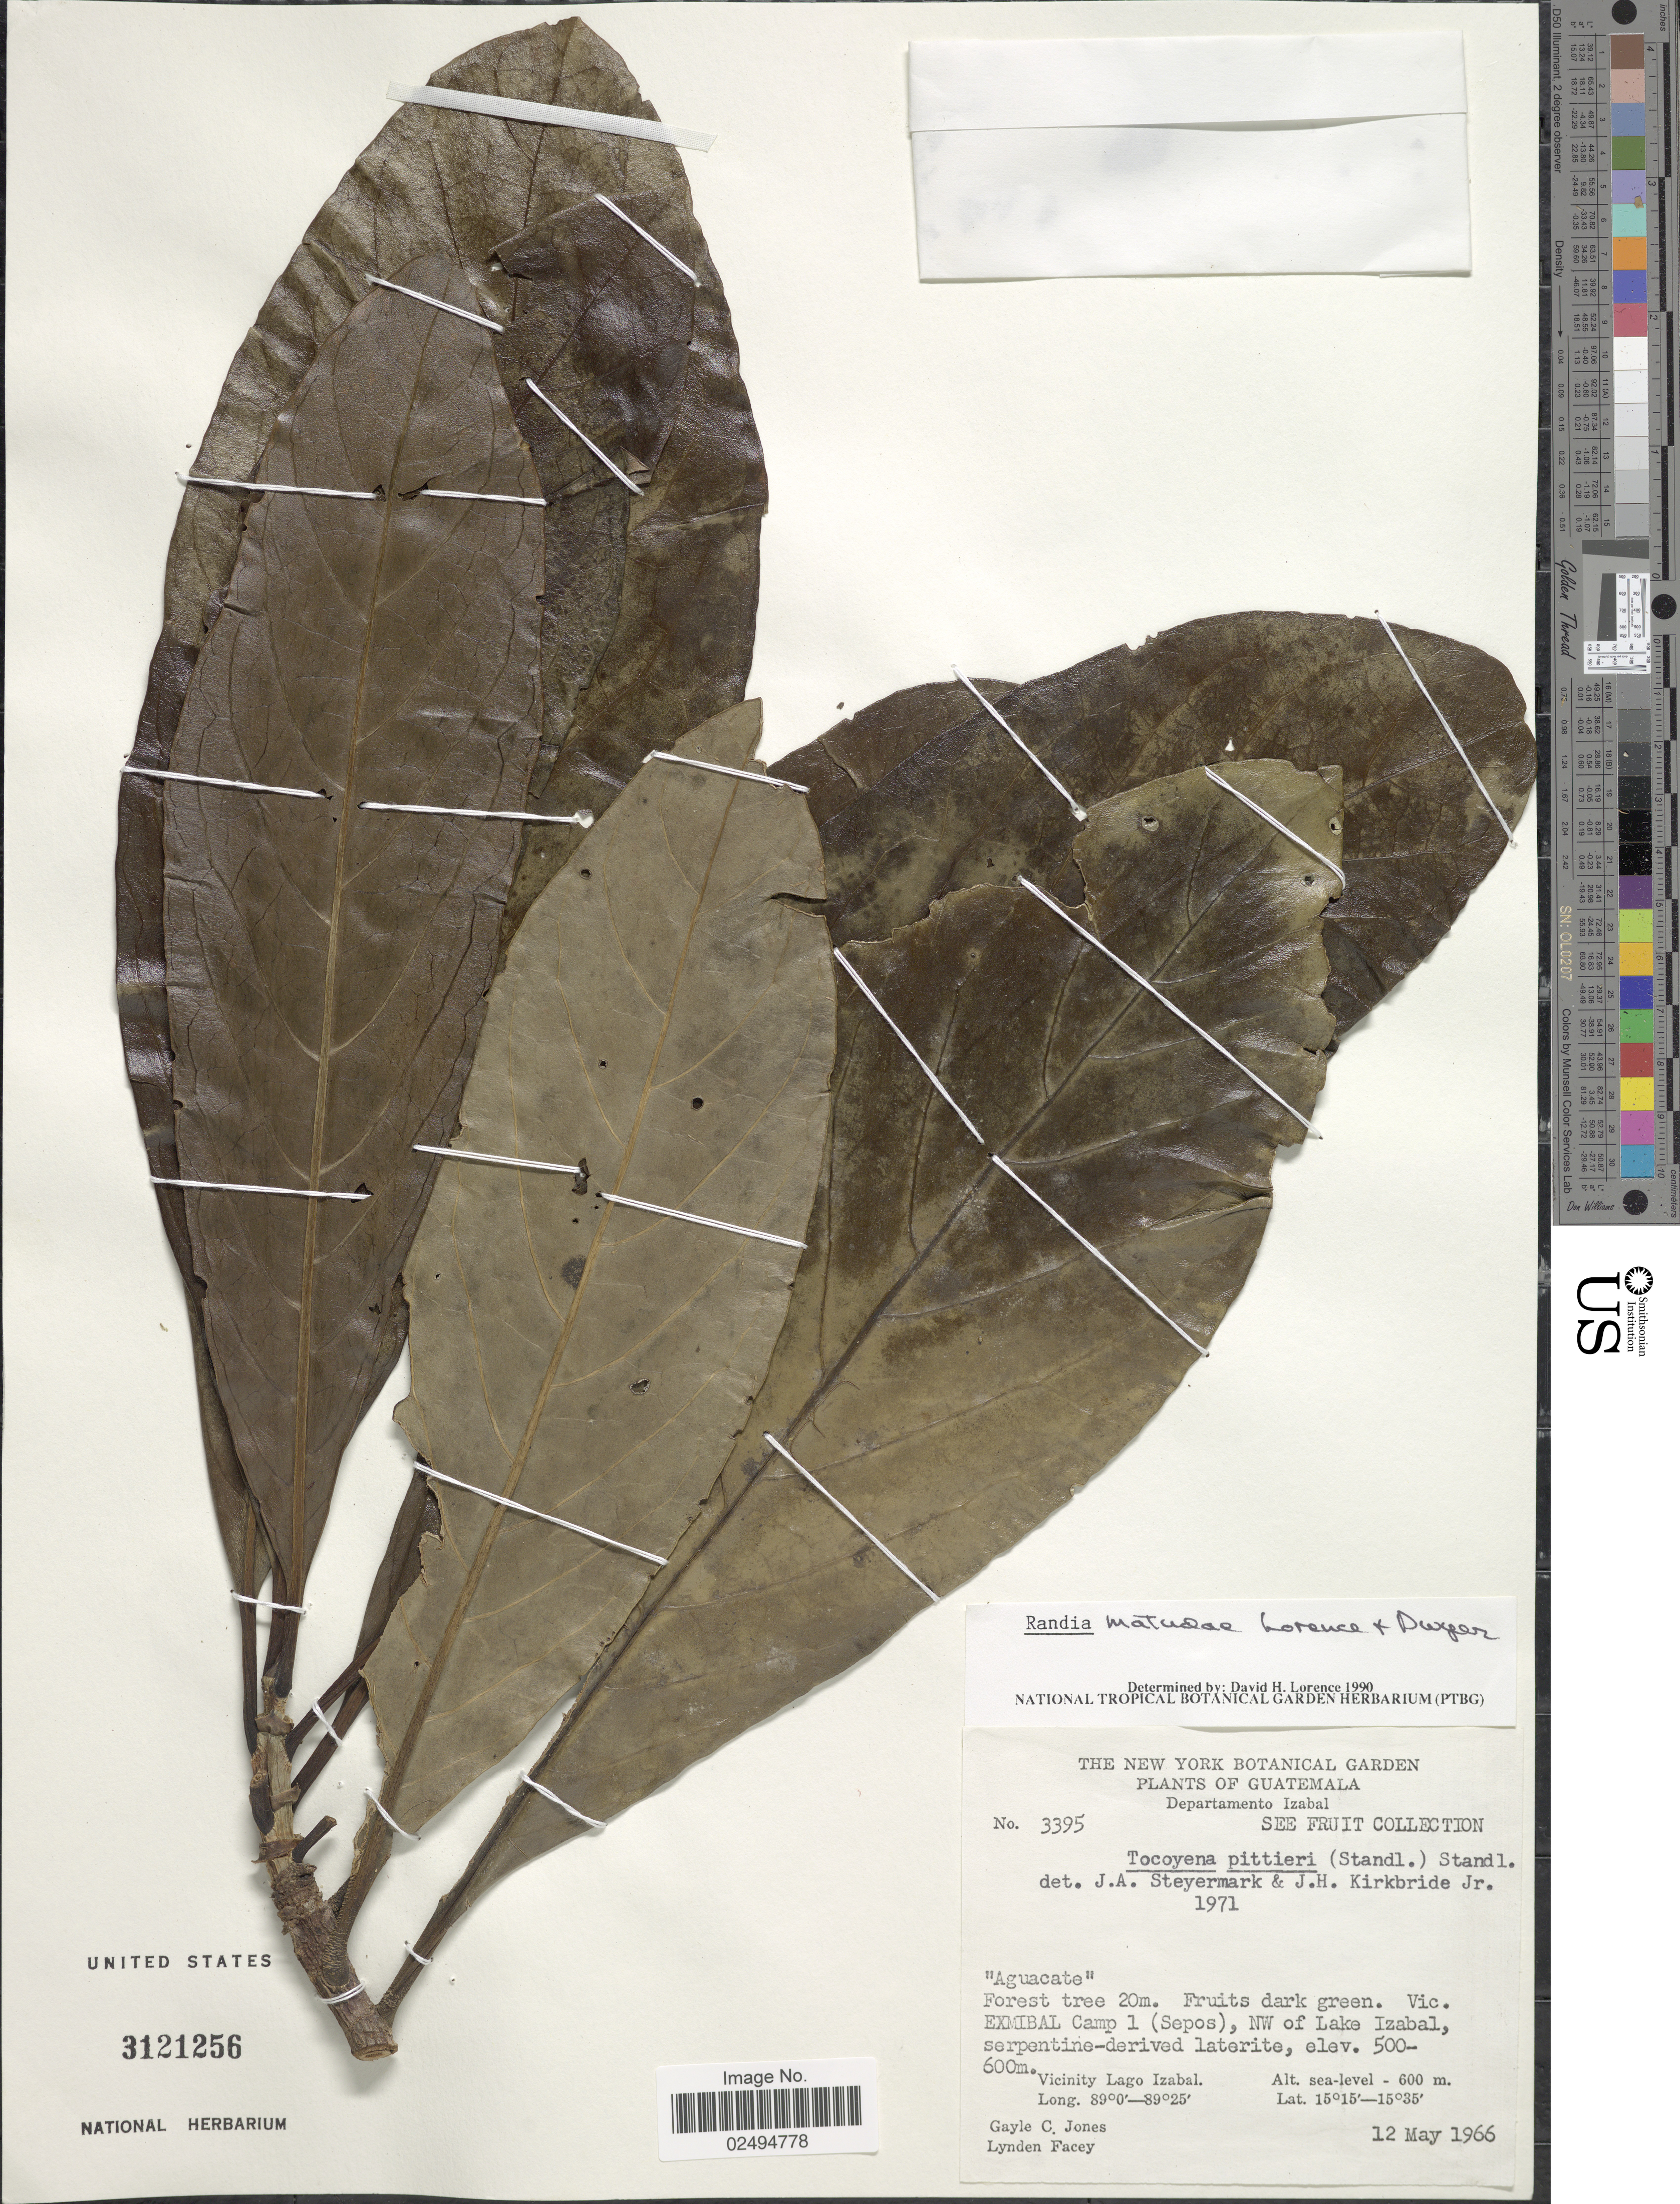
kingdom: Plantae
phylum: Tracheophyta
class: Magnoliopsida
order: Gentianales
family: Rubiaceae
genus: Randia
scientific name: Randia matudae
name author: Lorence & Dwyer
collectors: G. C. Jones & L. Facey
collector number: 3395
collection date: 1966-05-12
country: Guatemala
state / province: Izabal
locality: Departamento Izabal. Vic. Exmibal Camp 1 (Sepos), NW of Lake Izabal. Vicinity Lago Izabal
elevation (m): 500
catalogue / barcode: US 3121256